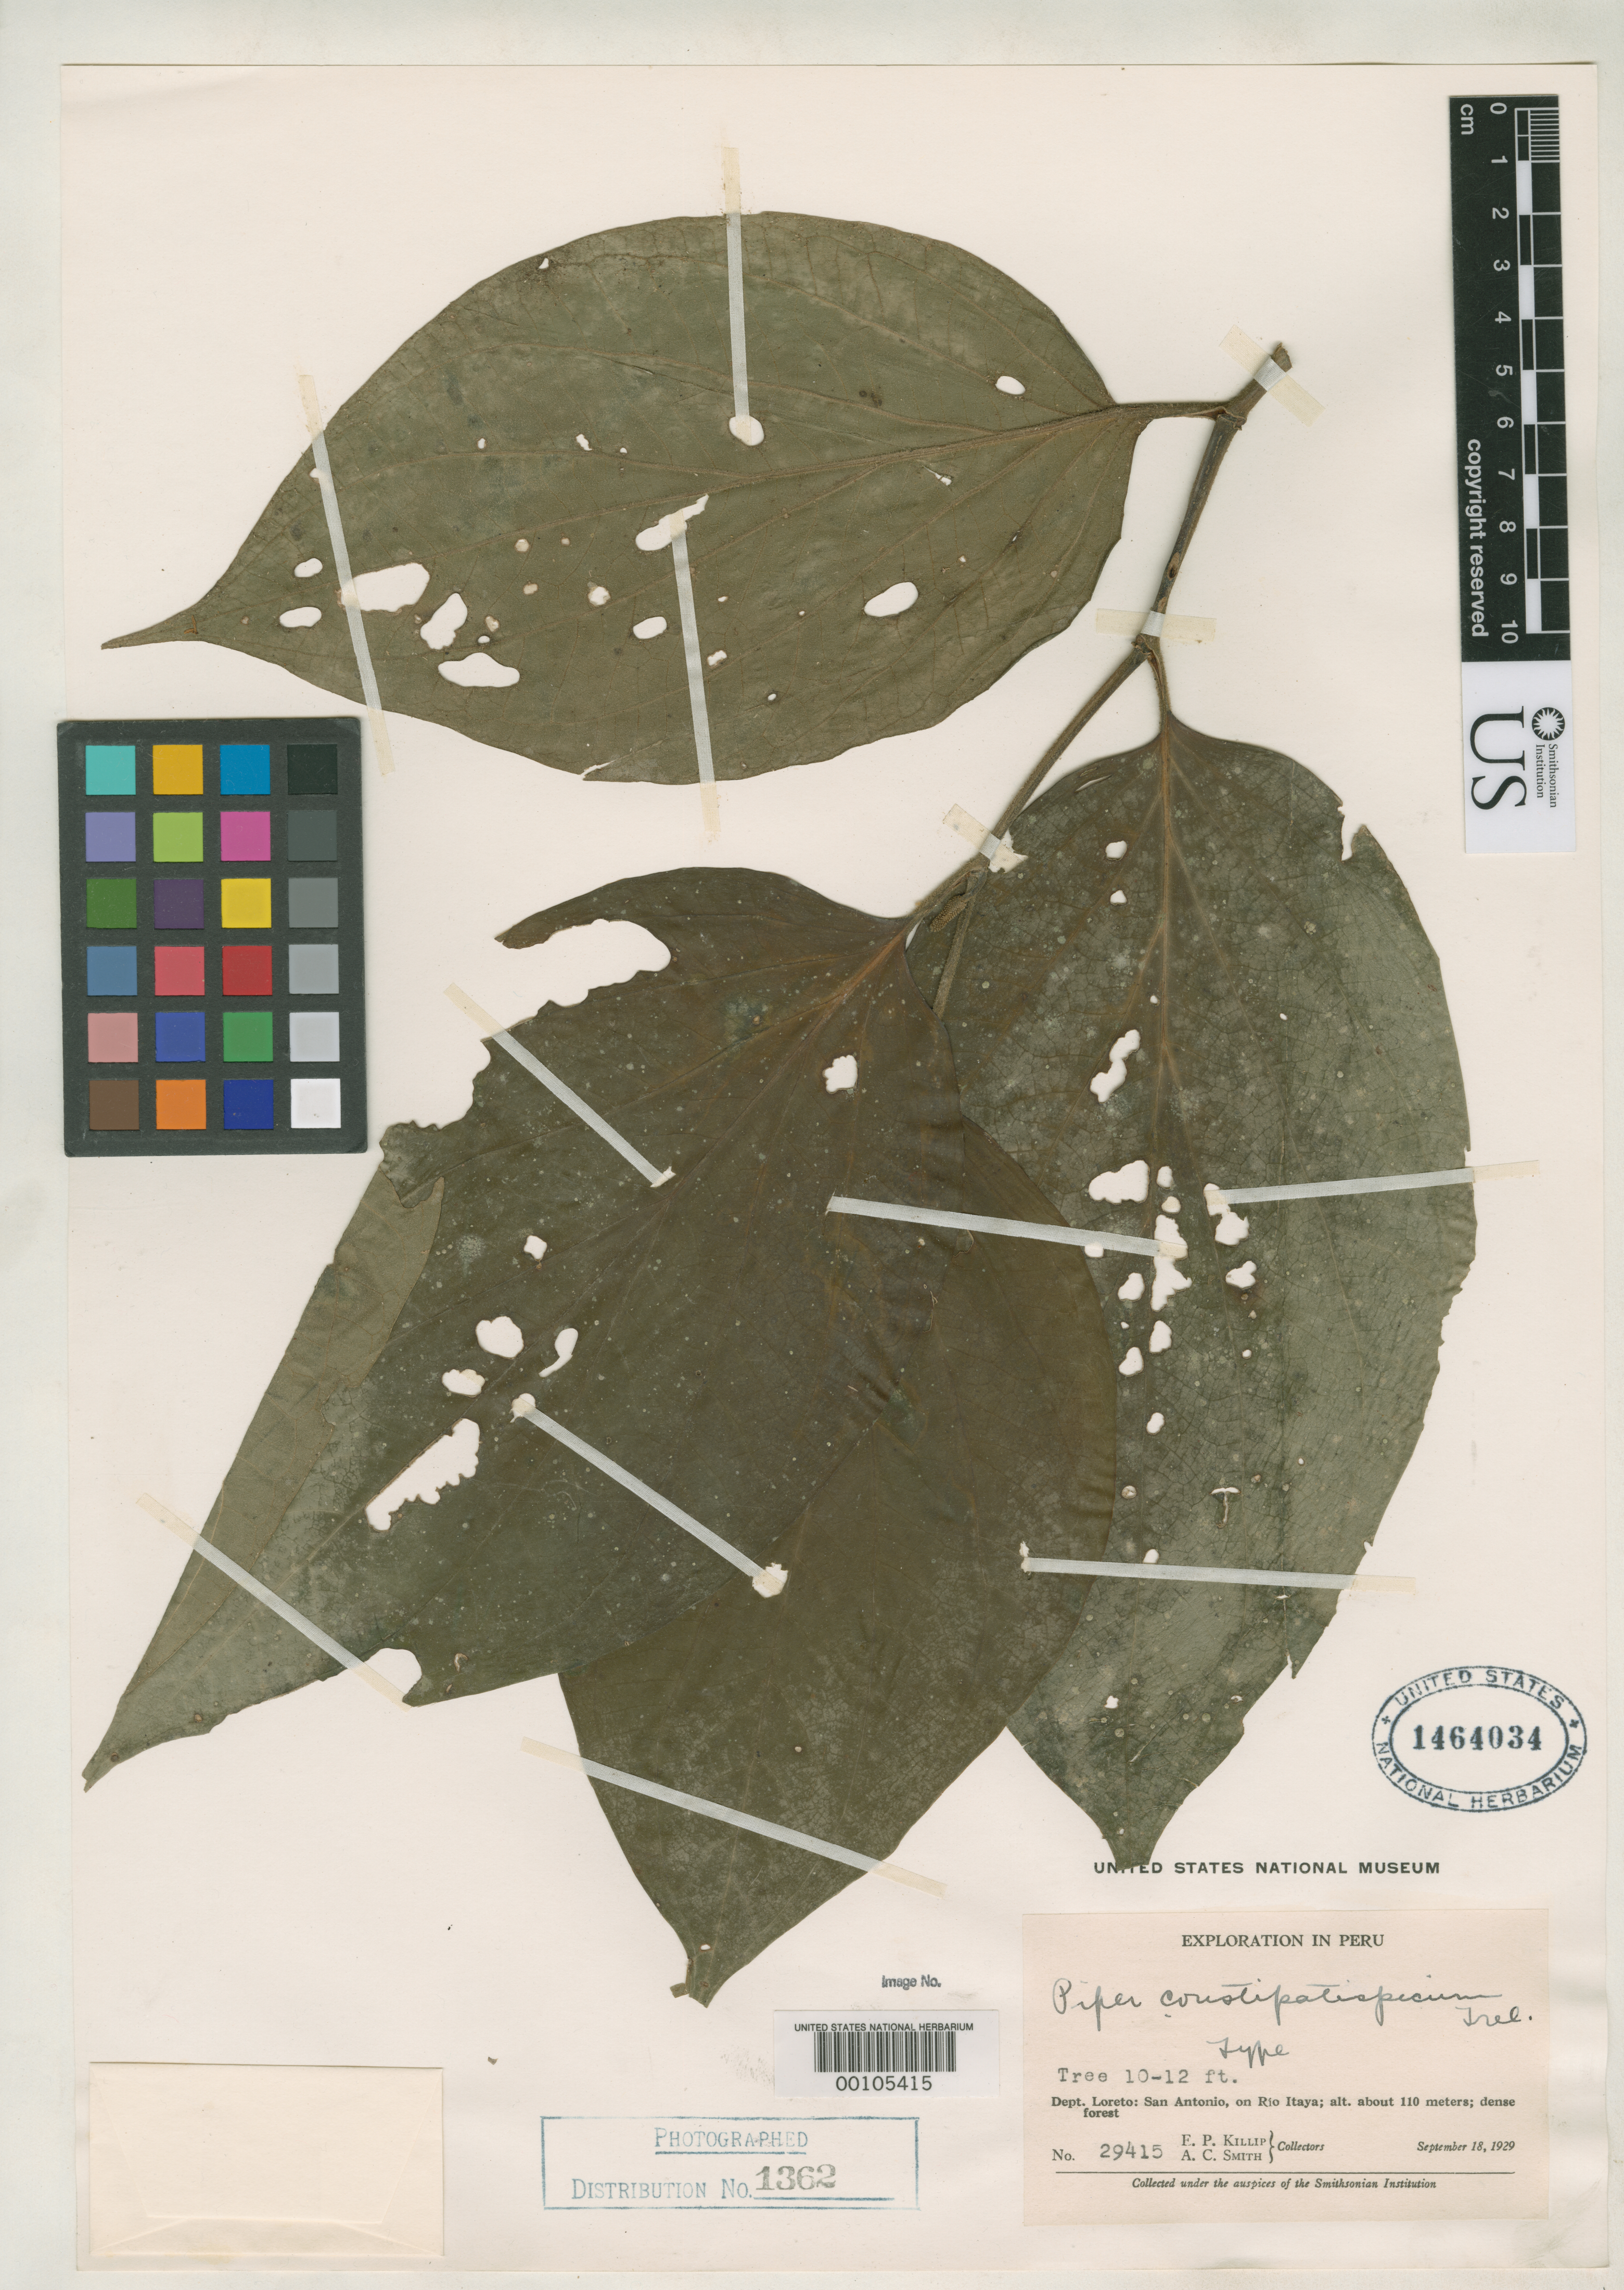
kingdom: Plantae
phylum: Tracheophyta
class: Magnoliopsida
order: Piperales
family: Piperaceae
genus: Piper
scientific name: Piper constipatispicum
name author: Trel. in J.F. Macbr.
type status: Holotype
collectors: E. P. Killip & A. C. Smith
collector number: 29415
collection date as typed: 18 Sep 1929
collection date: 1929-09-18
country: Peru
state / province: Loreto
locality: San Antonio, Rio Itaya.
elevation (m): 110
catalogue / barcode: US 1464034